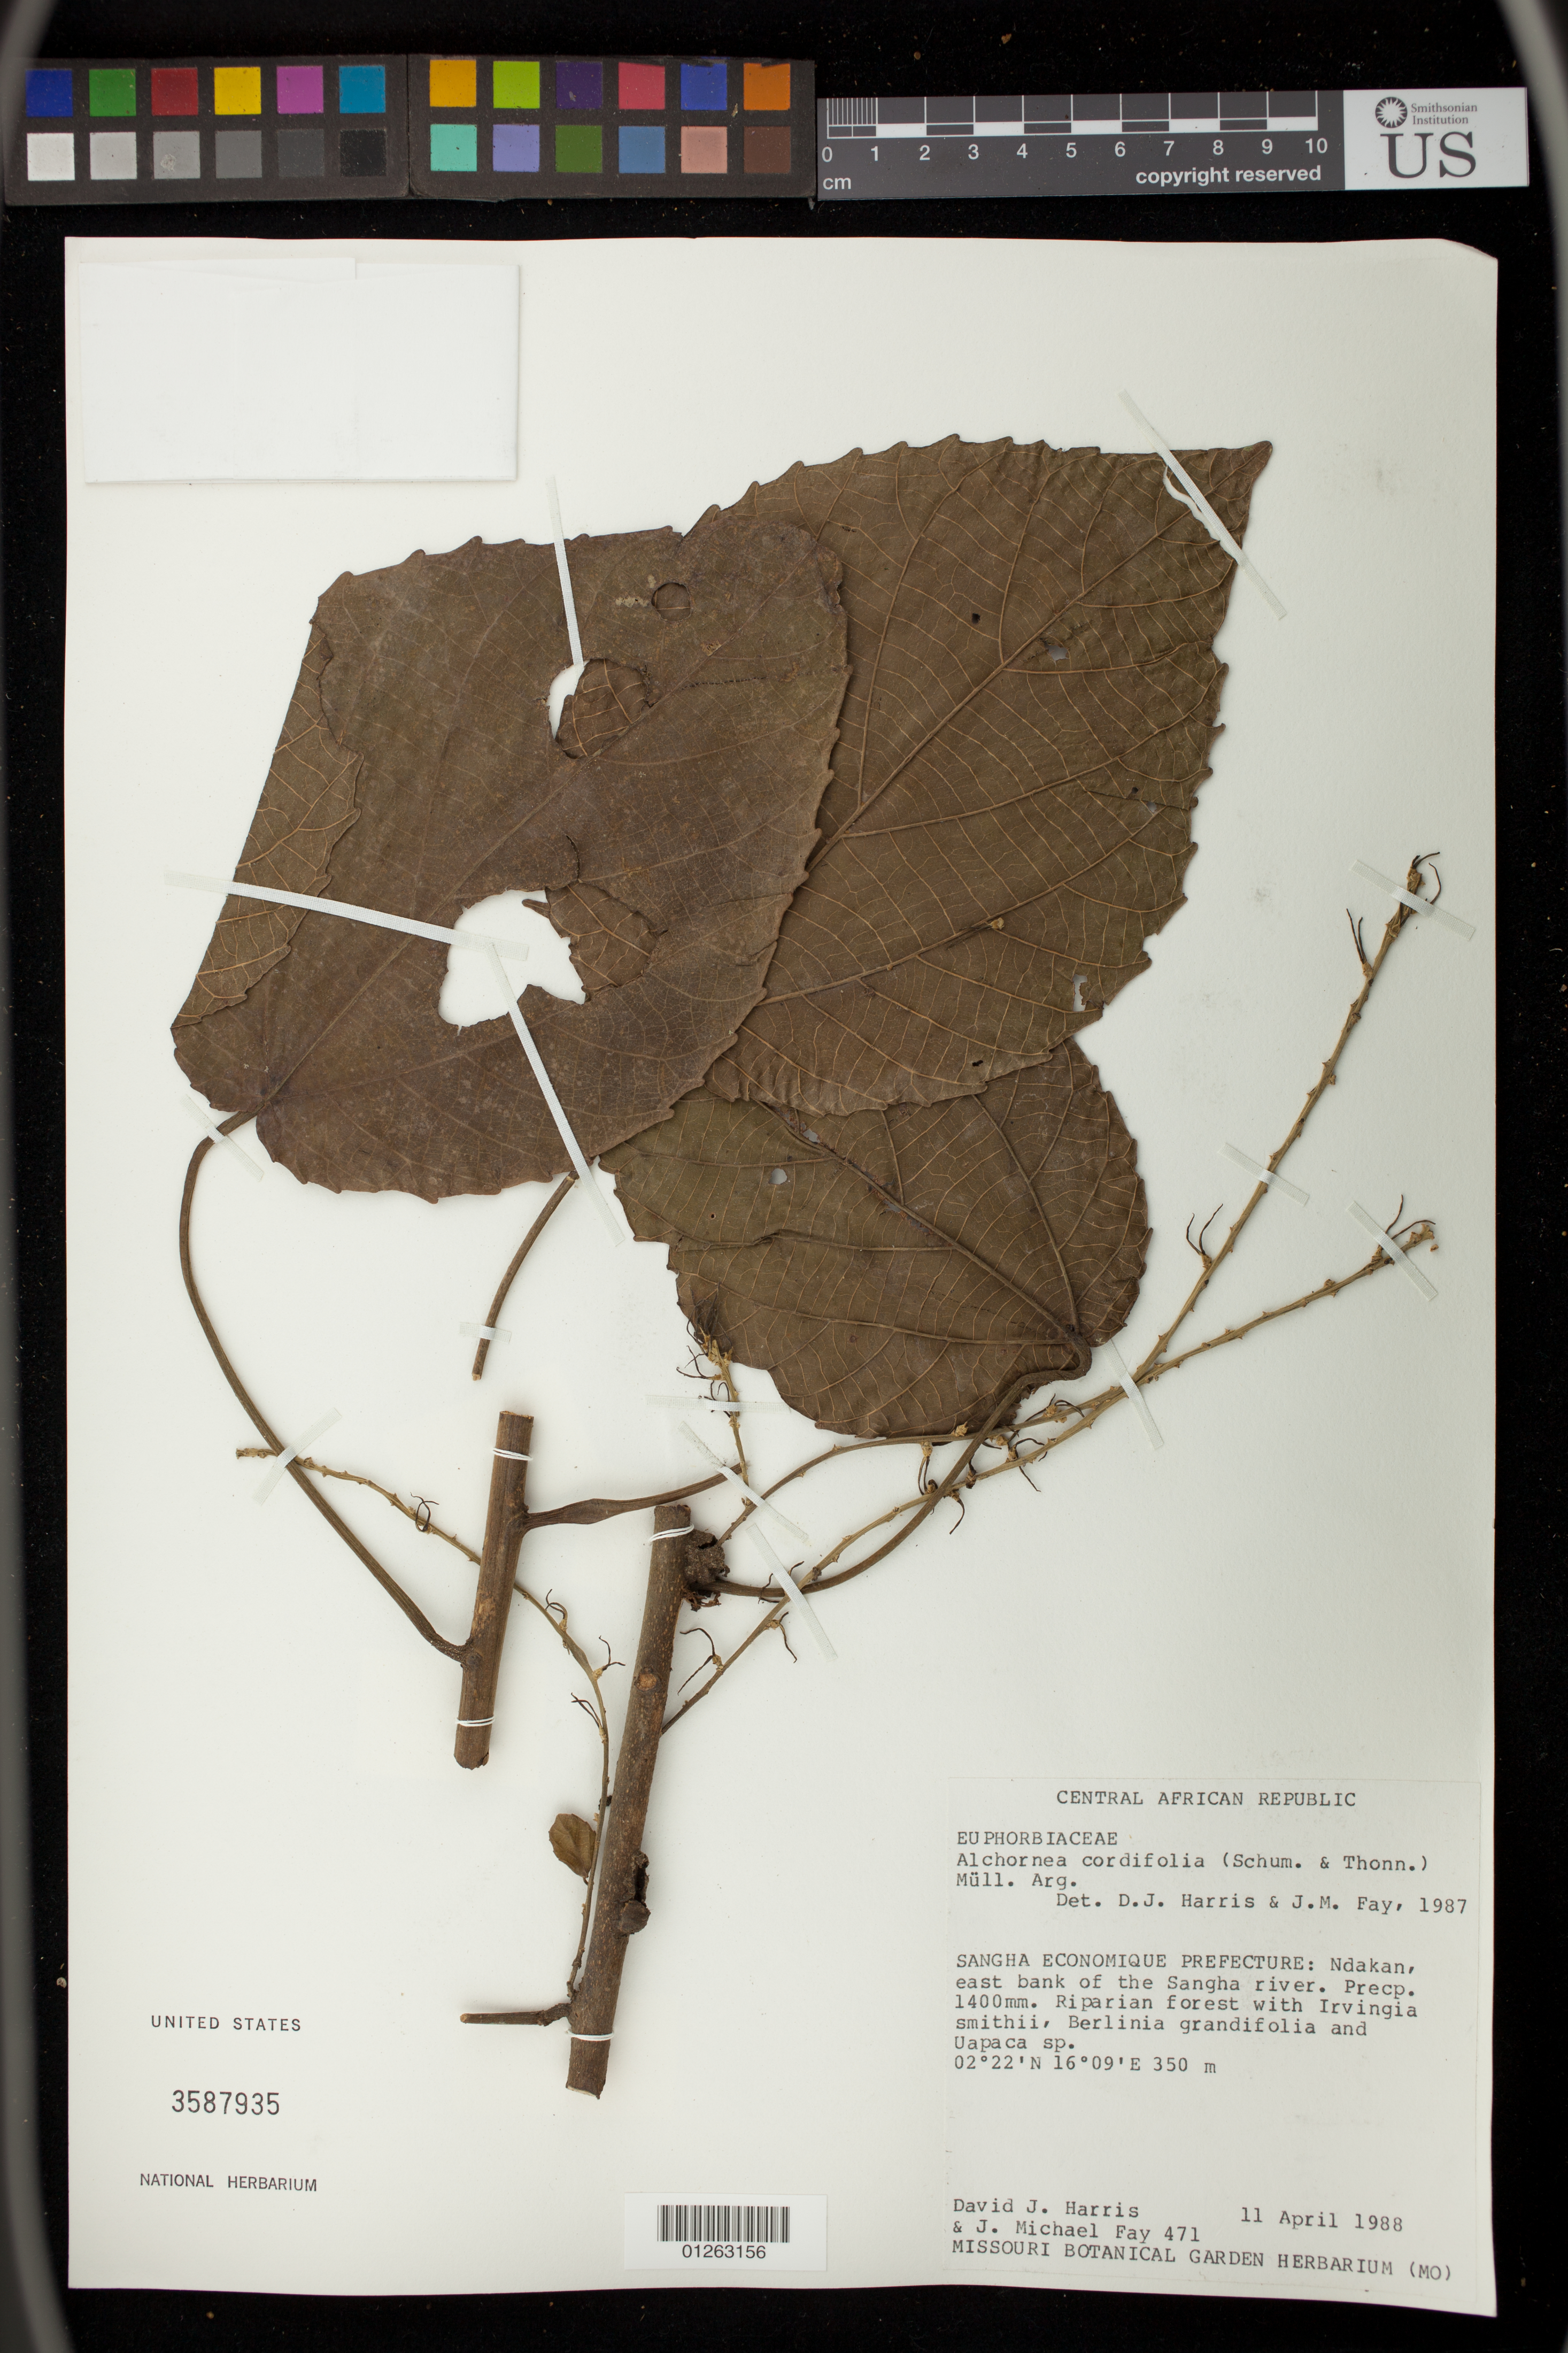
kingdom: Plantae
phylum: Tracheophyta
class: Magnoliopsida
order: Malpighiales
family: Euphorbiaceae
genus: Alchornea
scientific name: Alchornea cordifolia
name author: (Schumach. & Thonn.) Müll. Arg.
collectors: J. M. Fay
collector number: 471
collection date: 1988-04-11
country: Central African Republic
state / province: Sangha-Mbaere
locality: Sangha Economique Prefecture: Ndakan, east bank of river.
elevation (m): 350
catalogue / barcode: US 3587935